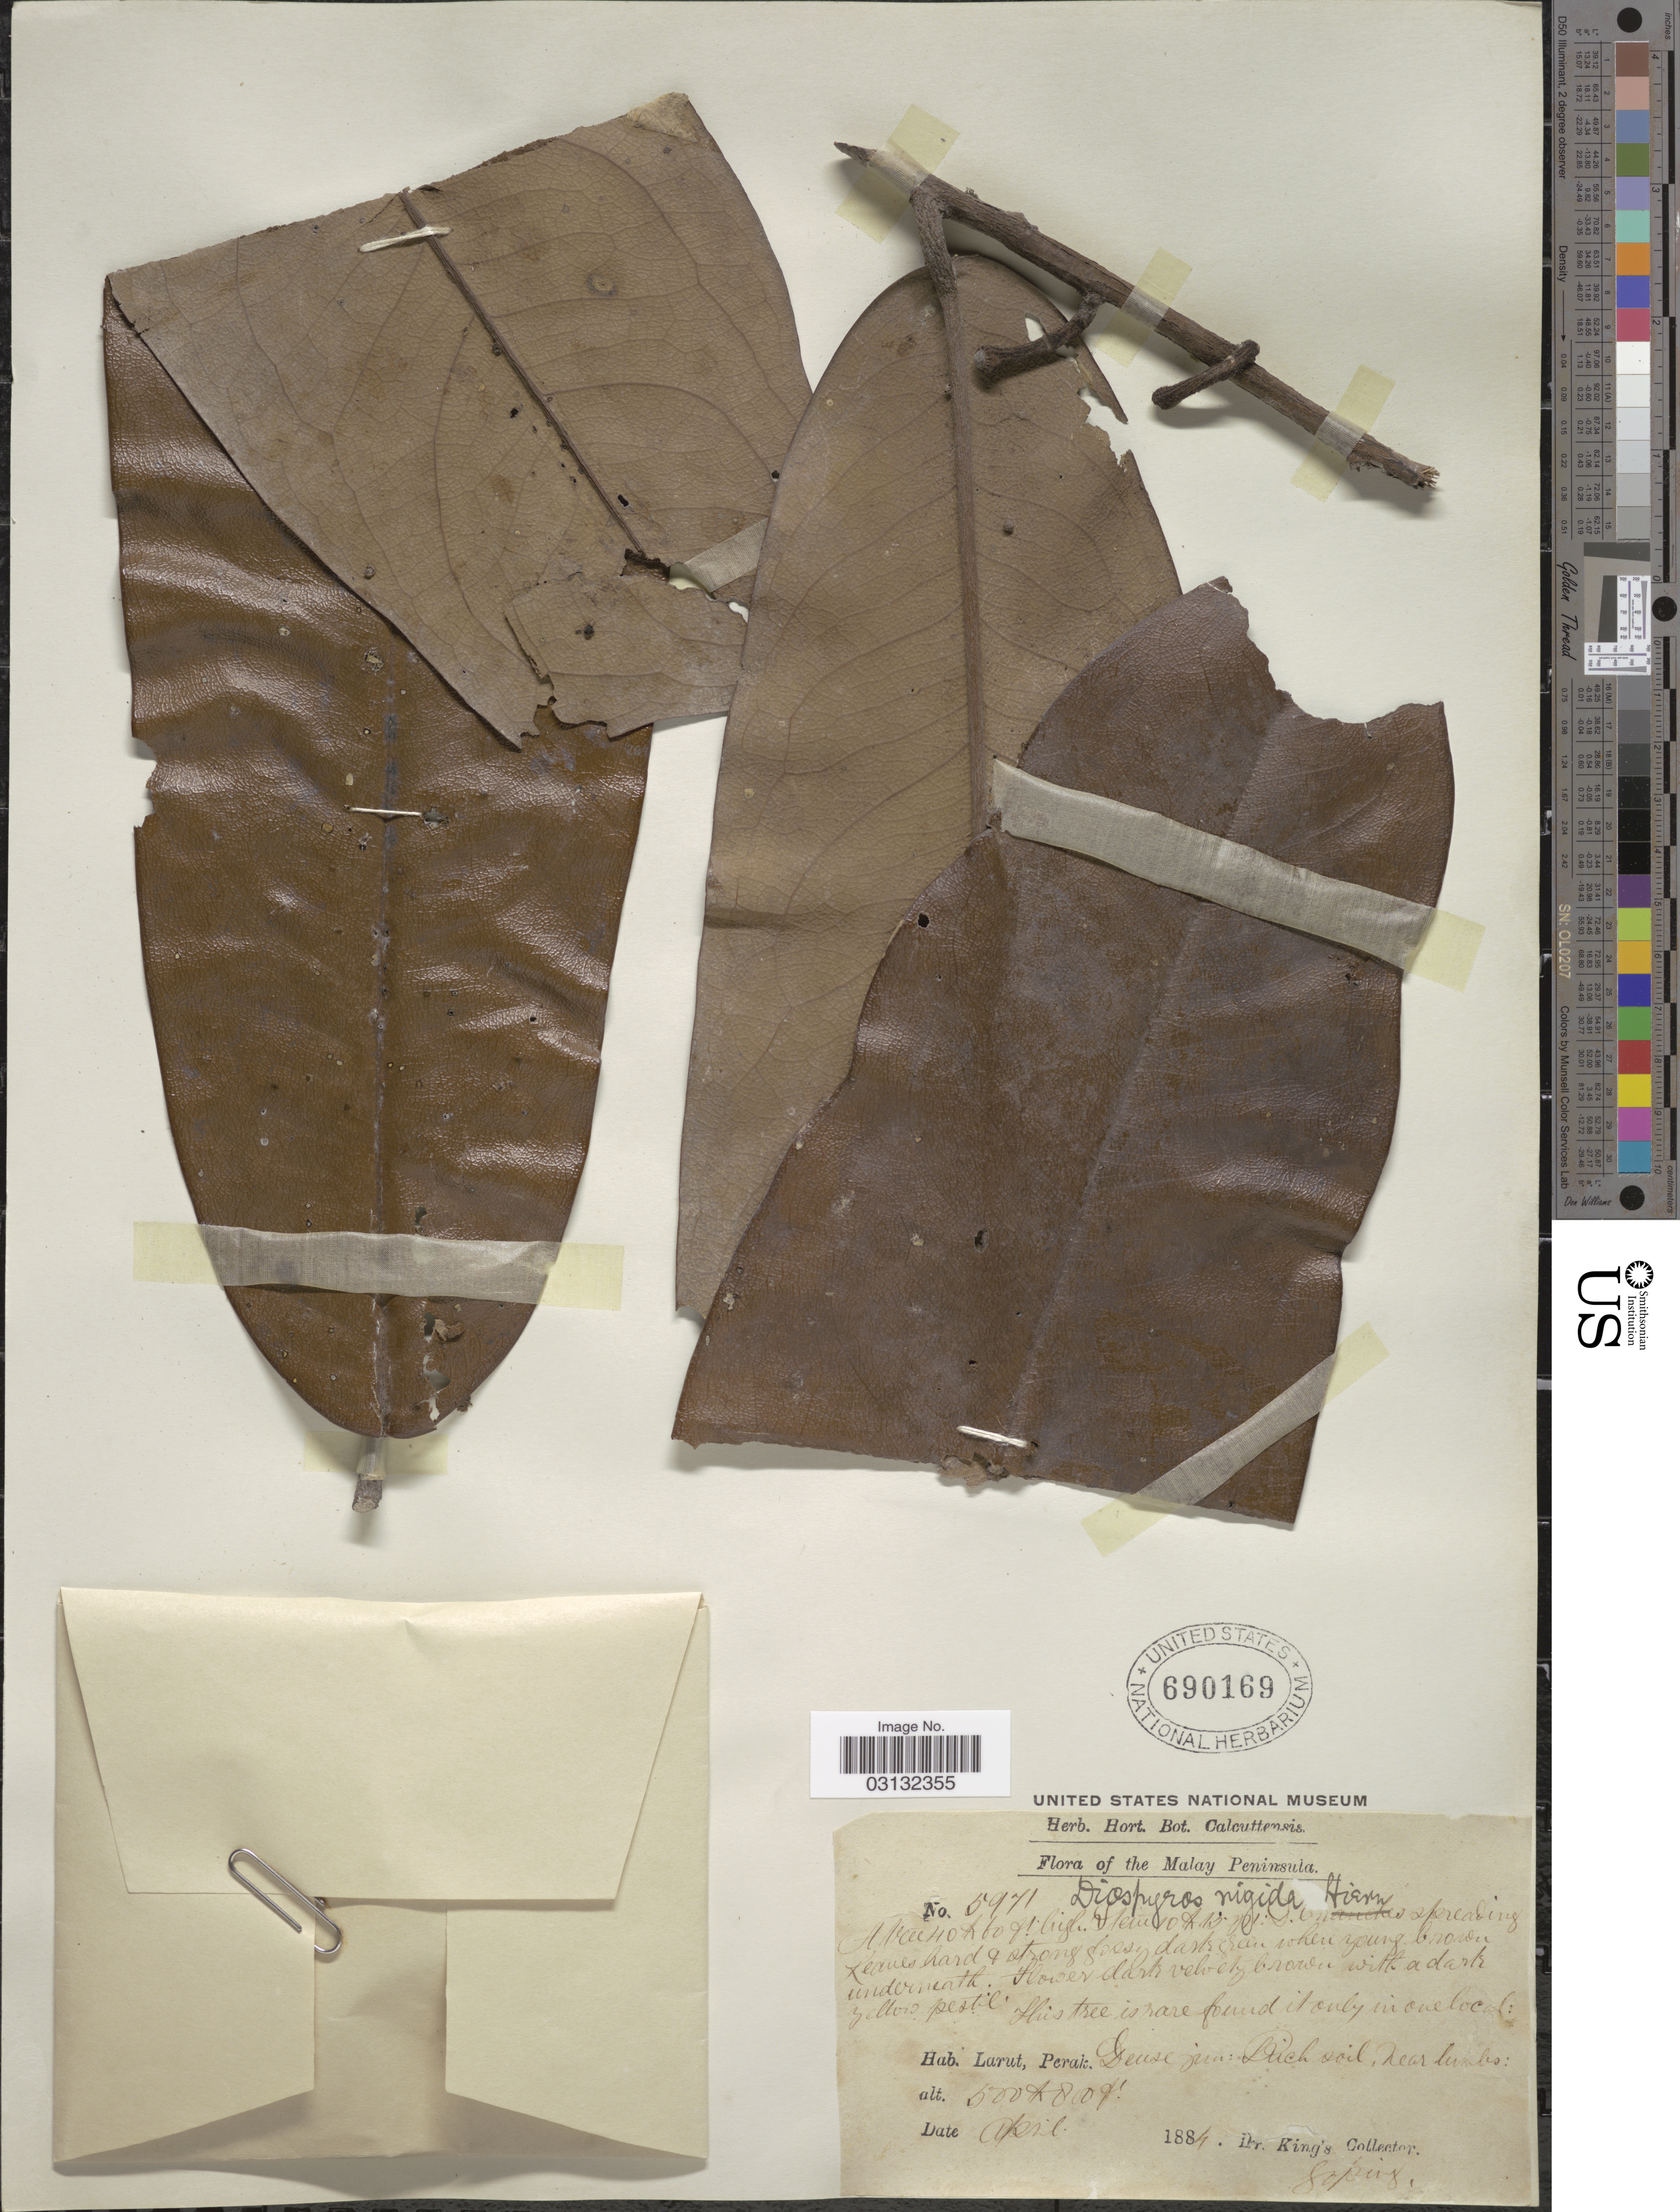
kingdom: Plantae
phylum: Tracheophyta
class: Magnoliopsida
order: Ericales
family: Ebenaceae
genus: Diospyros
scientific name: Diospyros rigida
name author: Hiern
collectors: Dr. King's collector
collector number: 5971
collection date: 1884-04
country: Malaysia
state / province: Perak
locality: Malay Peninsula. Larut.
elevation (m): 152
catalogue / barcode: US 690169